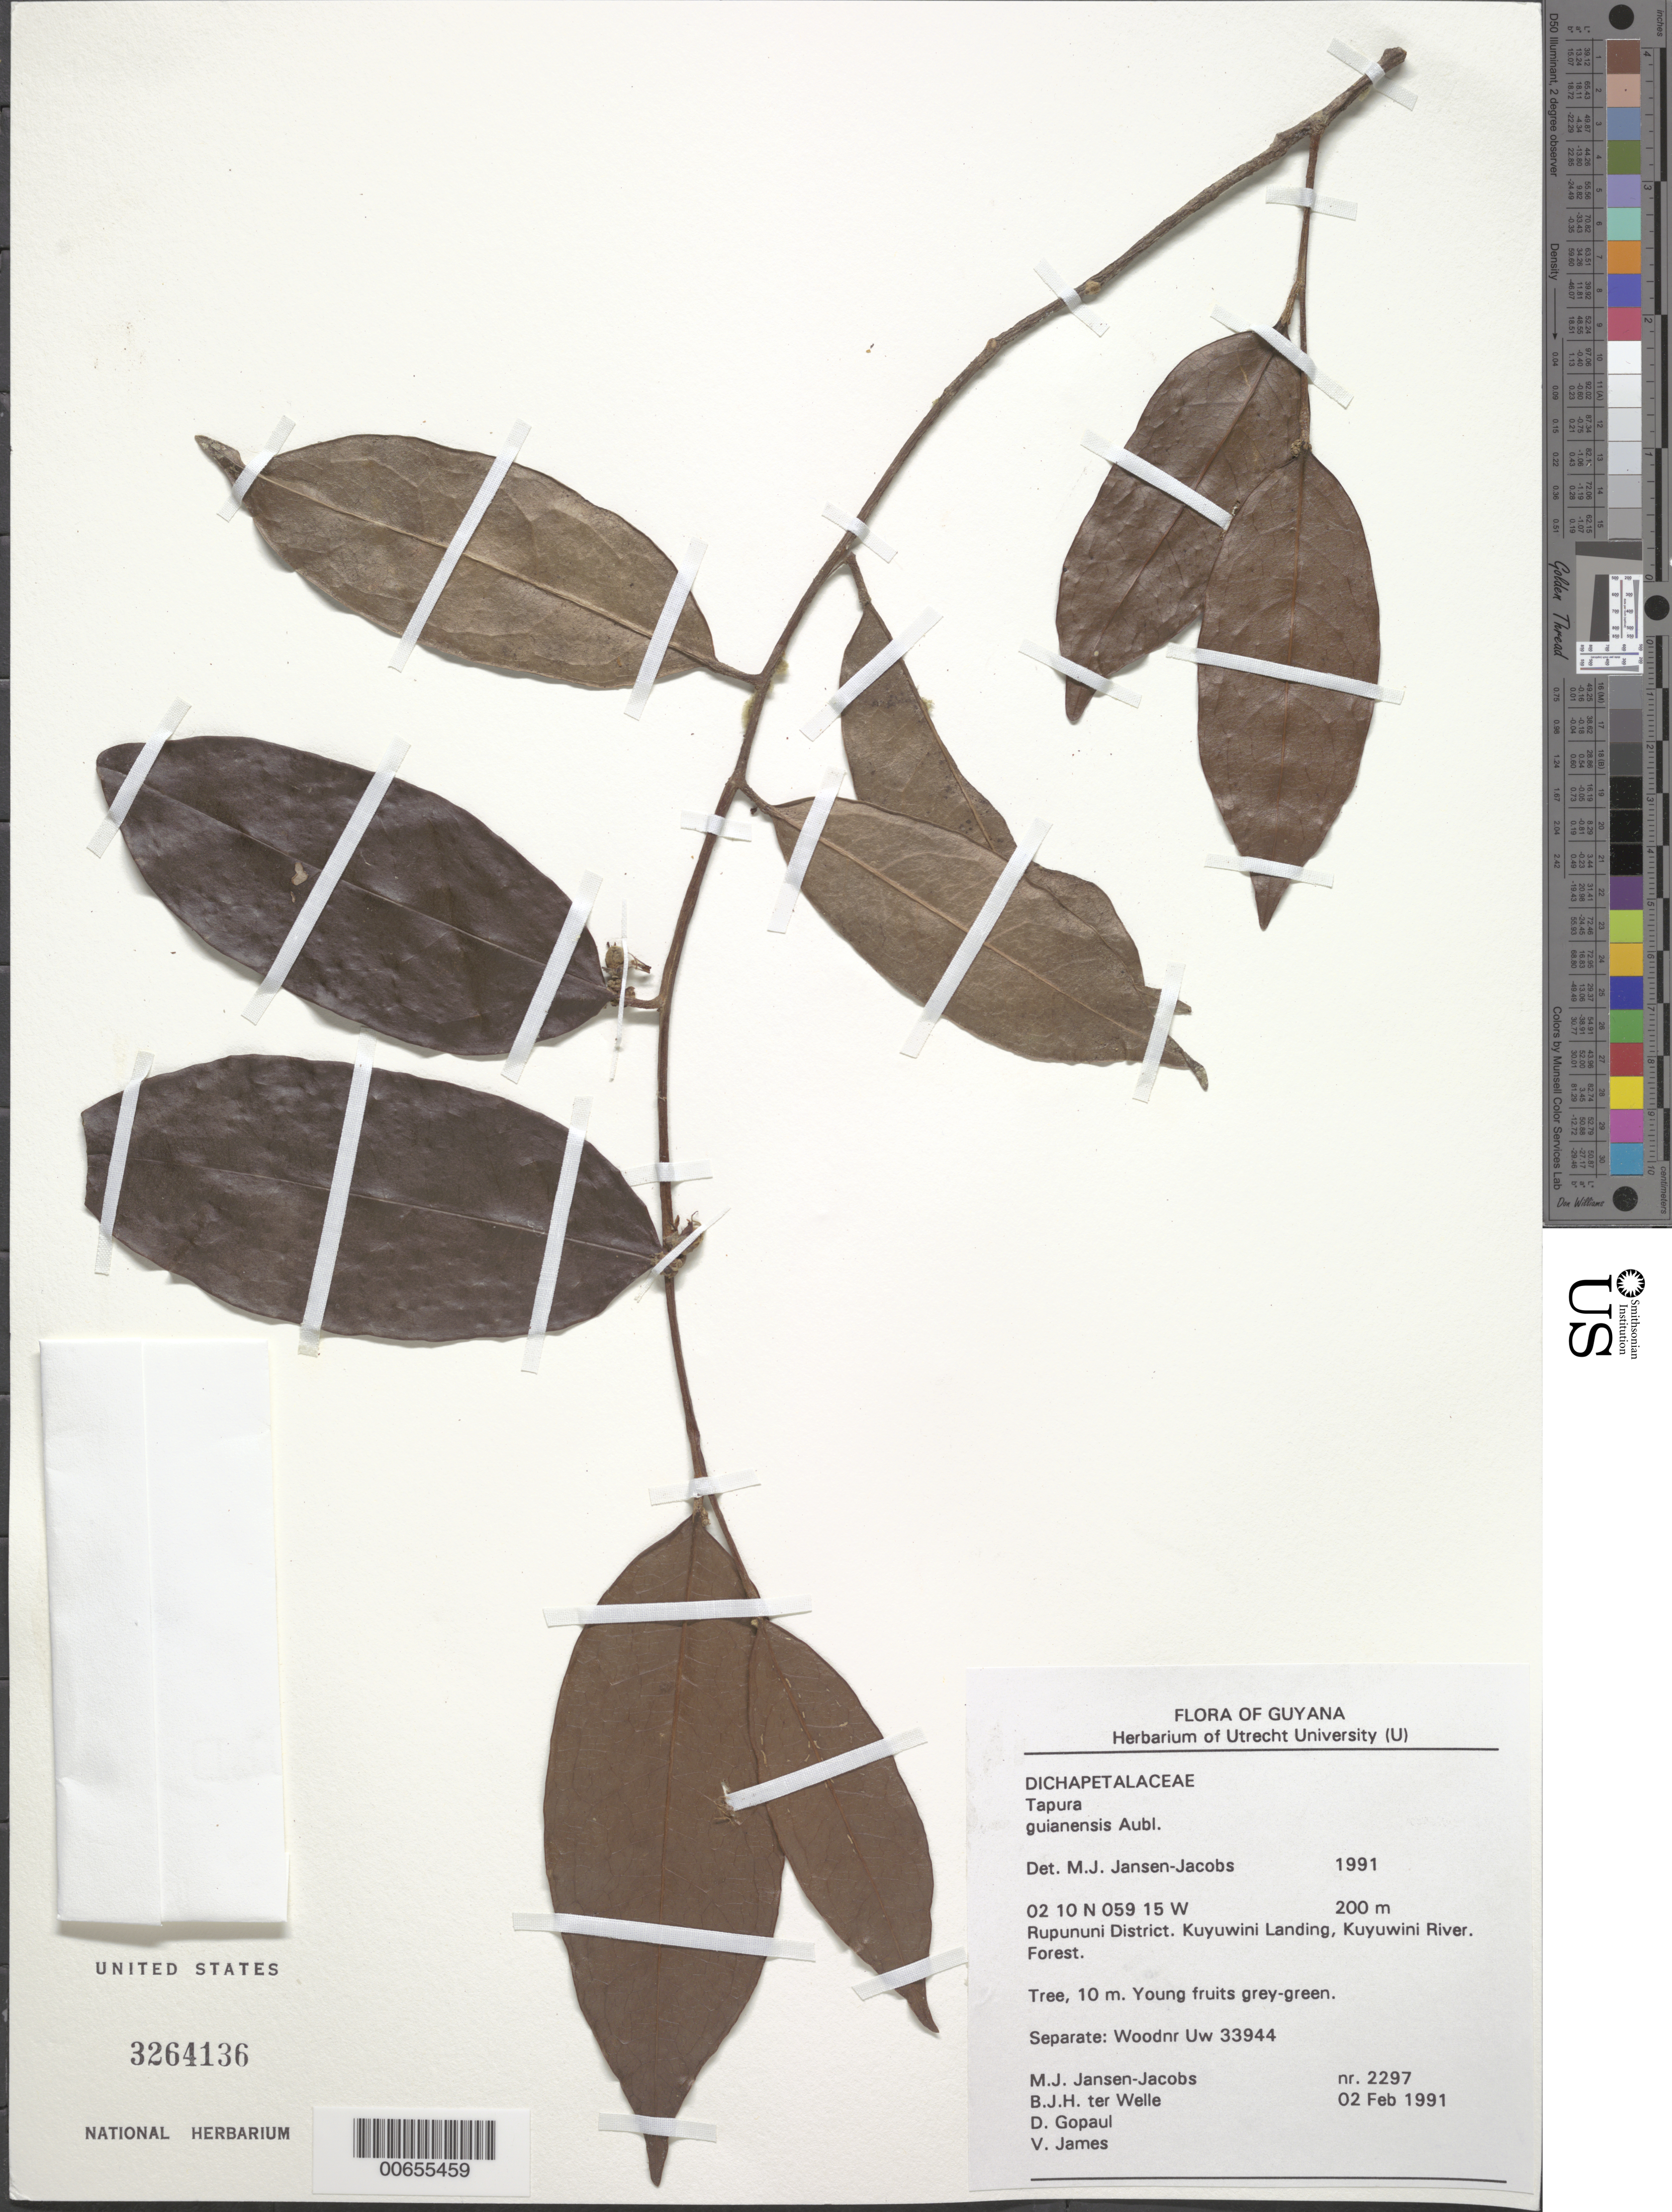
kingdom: Plantae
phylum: Tracheophyta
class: Magnoliopsida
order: Malpighiales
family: Dichapetalaceae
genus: Tapura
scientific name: Tapura guianensis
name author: Aubl.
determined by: Jansen-Jacobs, M. J., (U), Nationaal Herbarium Nederland, Utrecht University branch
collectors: M. J. Jansen-Jacobs, B. Welle, D. Gopaul & V. James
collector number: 2297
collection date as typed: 2-Feb-91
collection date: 1991-02-02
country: Guyana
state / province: U. Takutu-U. Essequibo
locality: Kuyuwini Landing, Kuyuwini River, Rupununi District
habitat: Forest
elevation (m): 200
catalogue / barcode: US 3264136